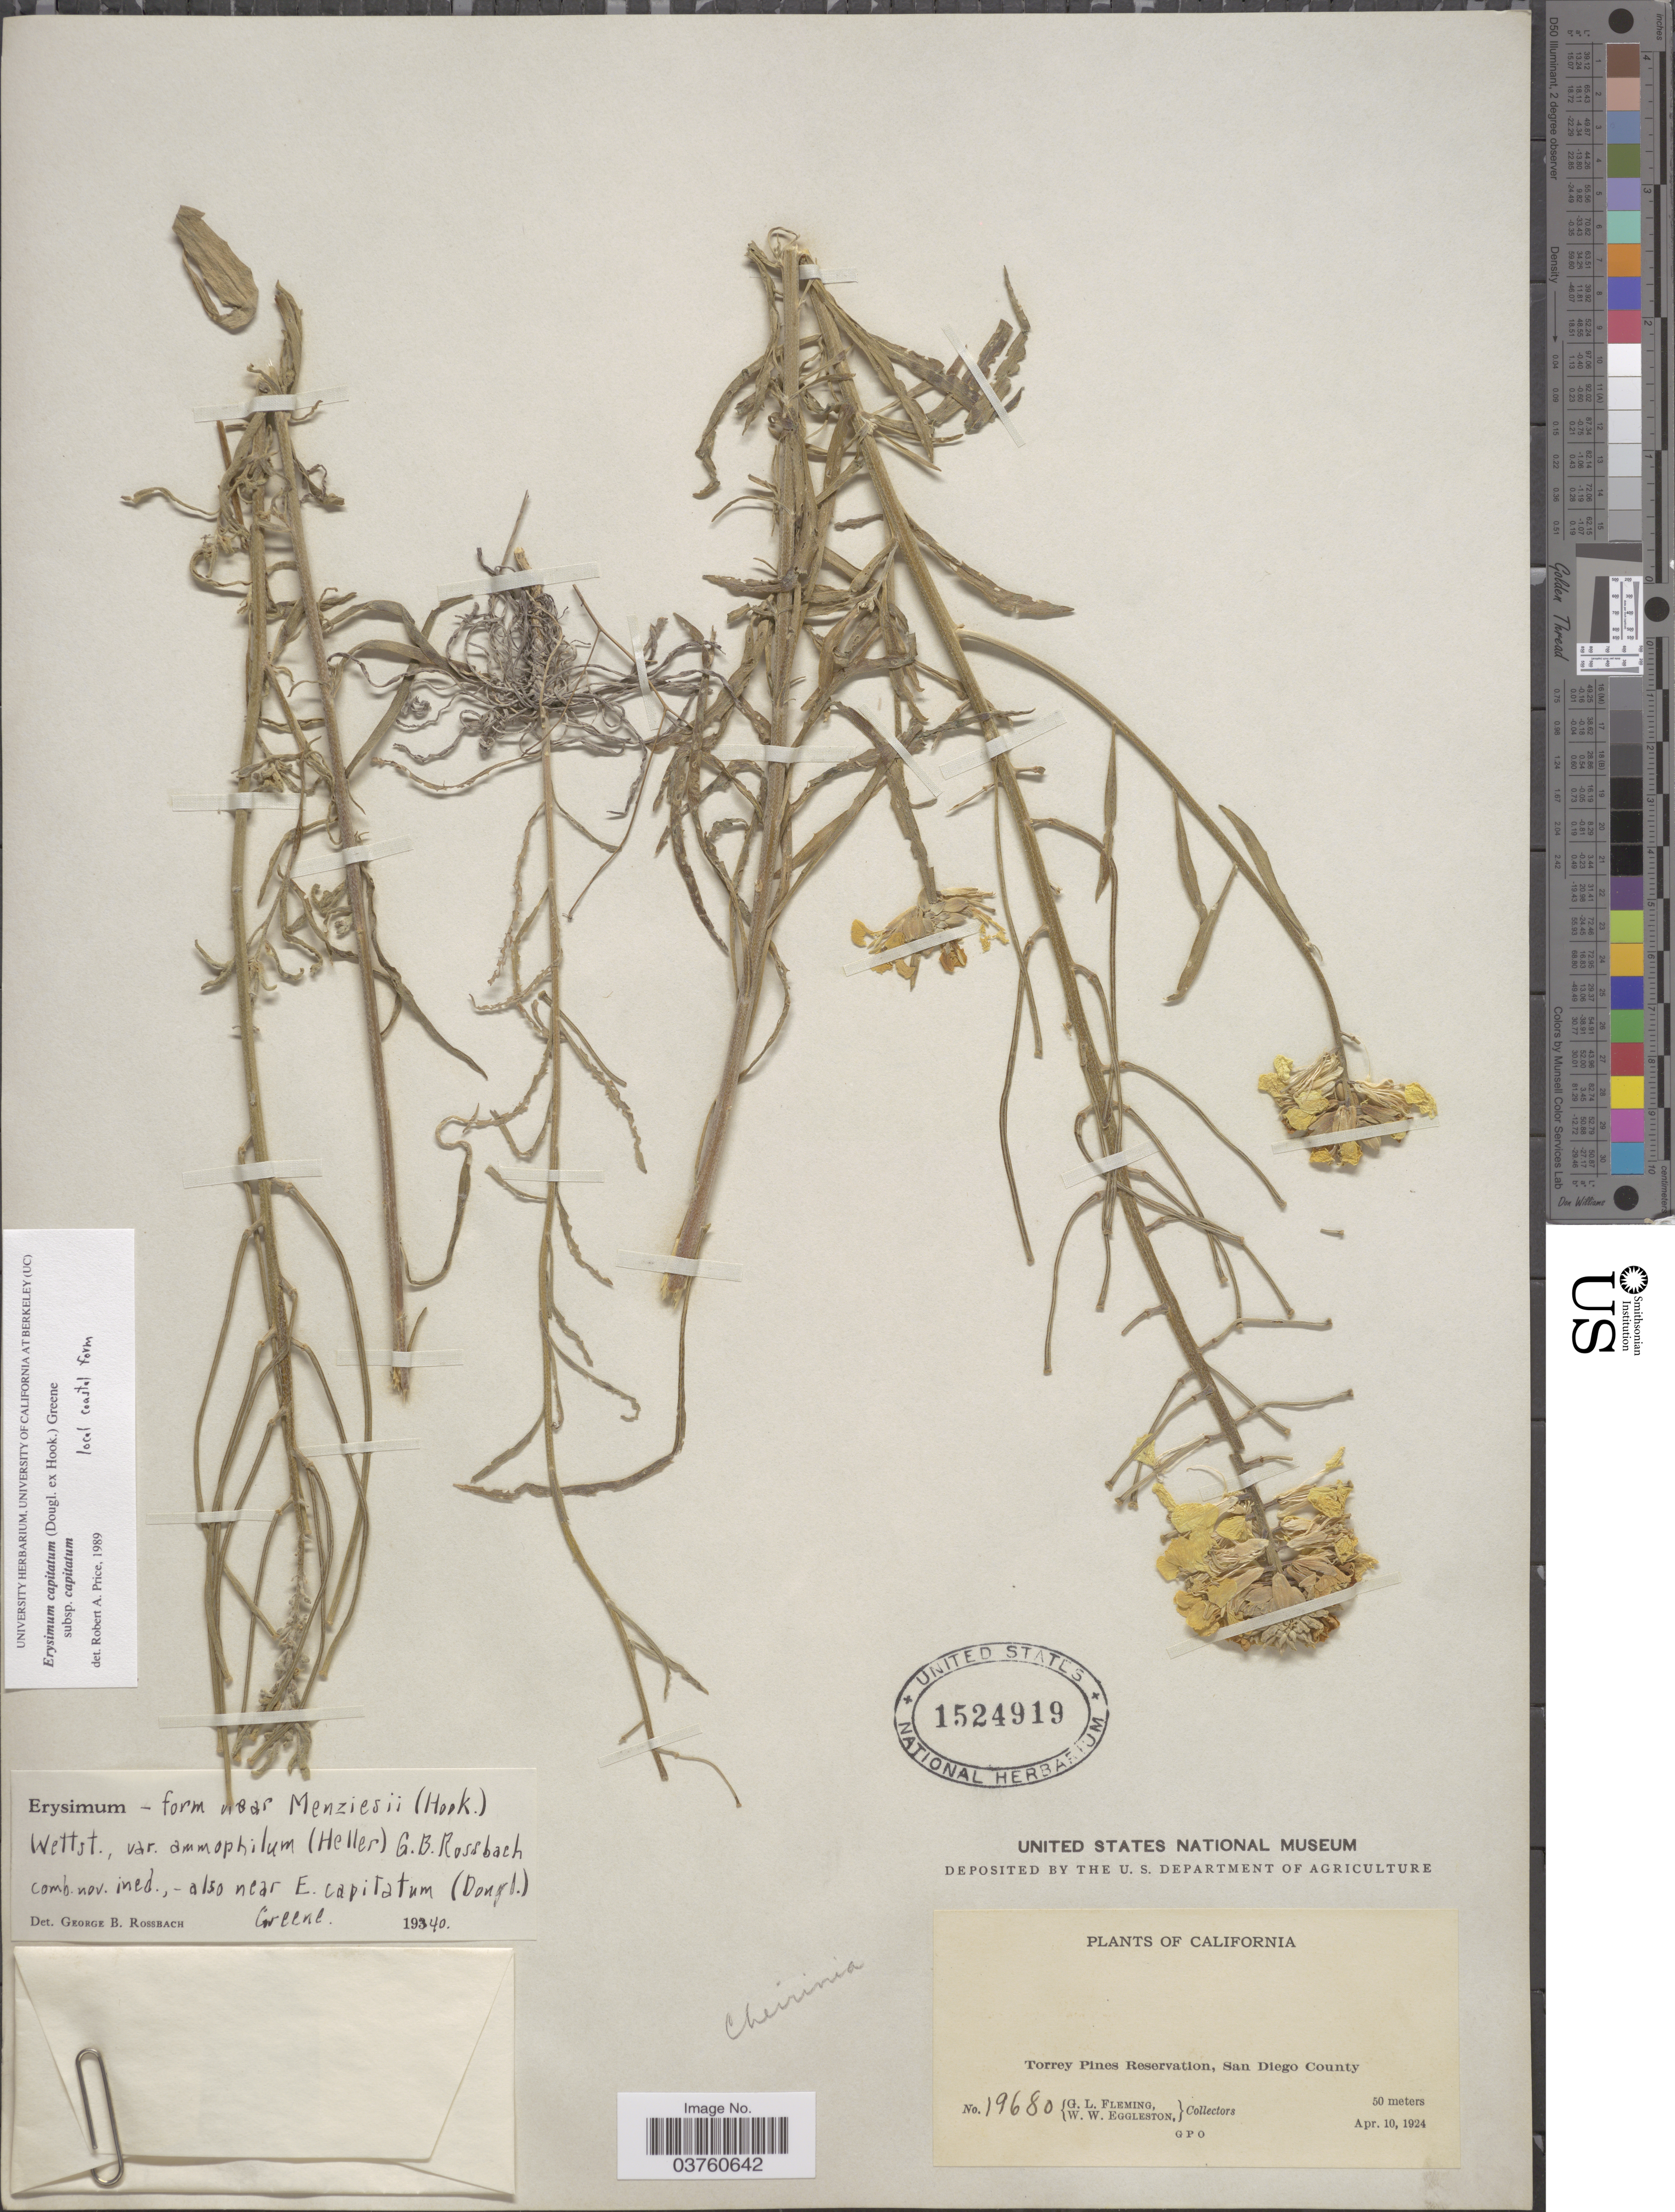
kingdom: Plantae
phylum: Tracheophyta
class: Magnoliopsida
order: Brassicales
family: Brassicaceae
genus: Erysimum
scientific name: Erysimum capitatum subsp. capitatum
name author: (Douglas ex Hook.) Greene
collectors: G. Fleming & W. W. Eggleston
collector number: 19680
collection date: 1924-04-10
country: United States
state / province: California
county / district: San Diego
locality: Torrey Pines Reservation, San Diego County.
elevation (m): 50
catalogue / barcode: US 1524919